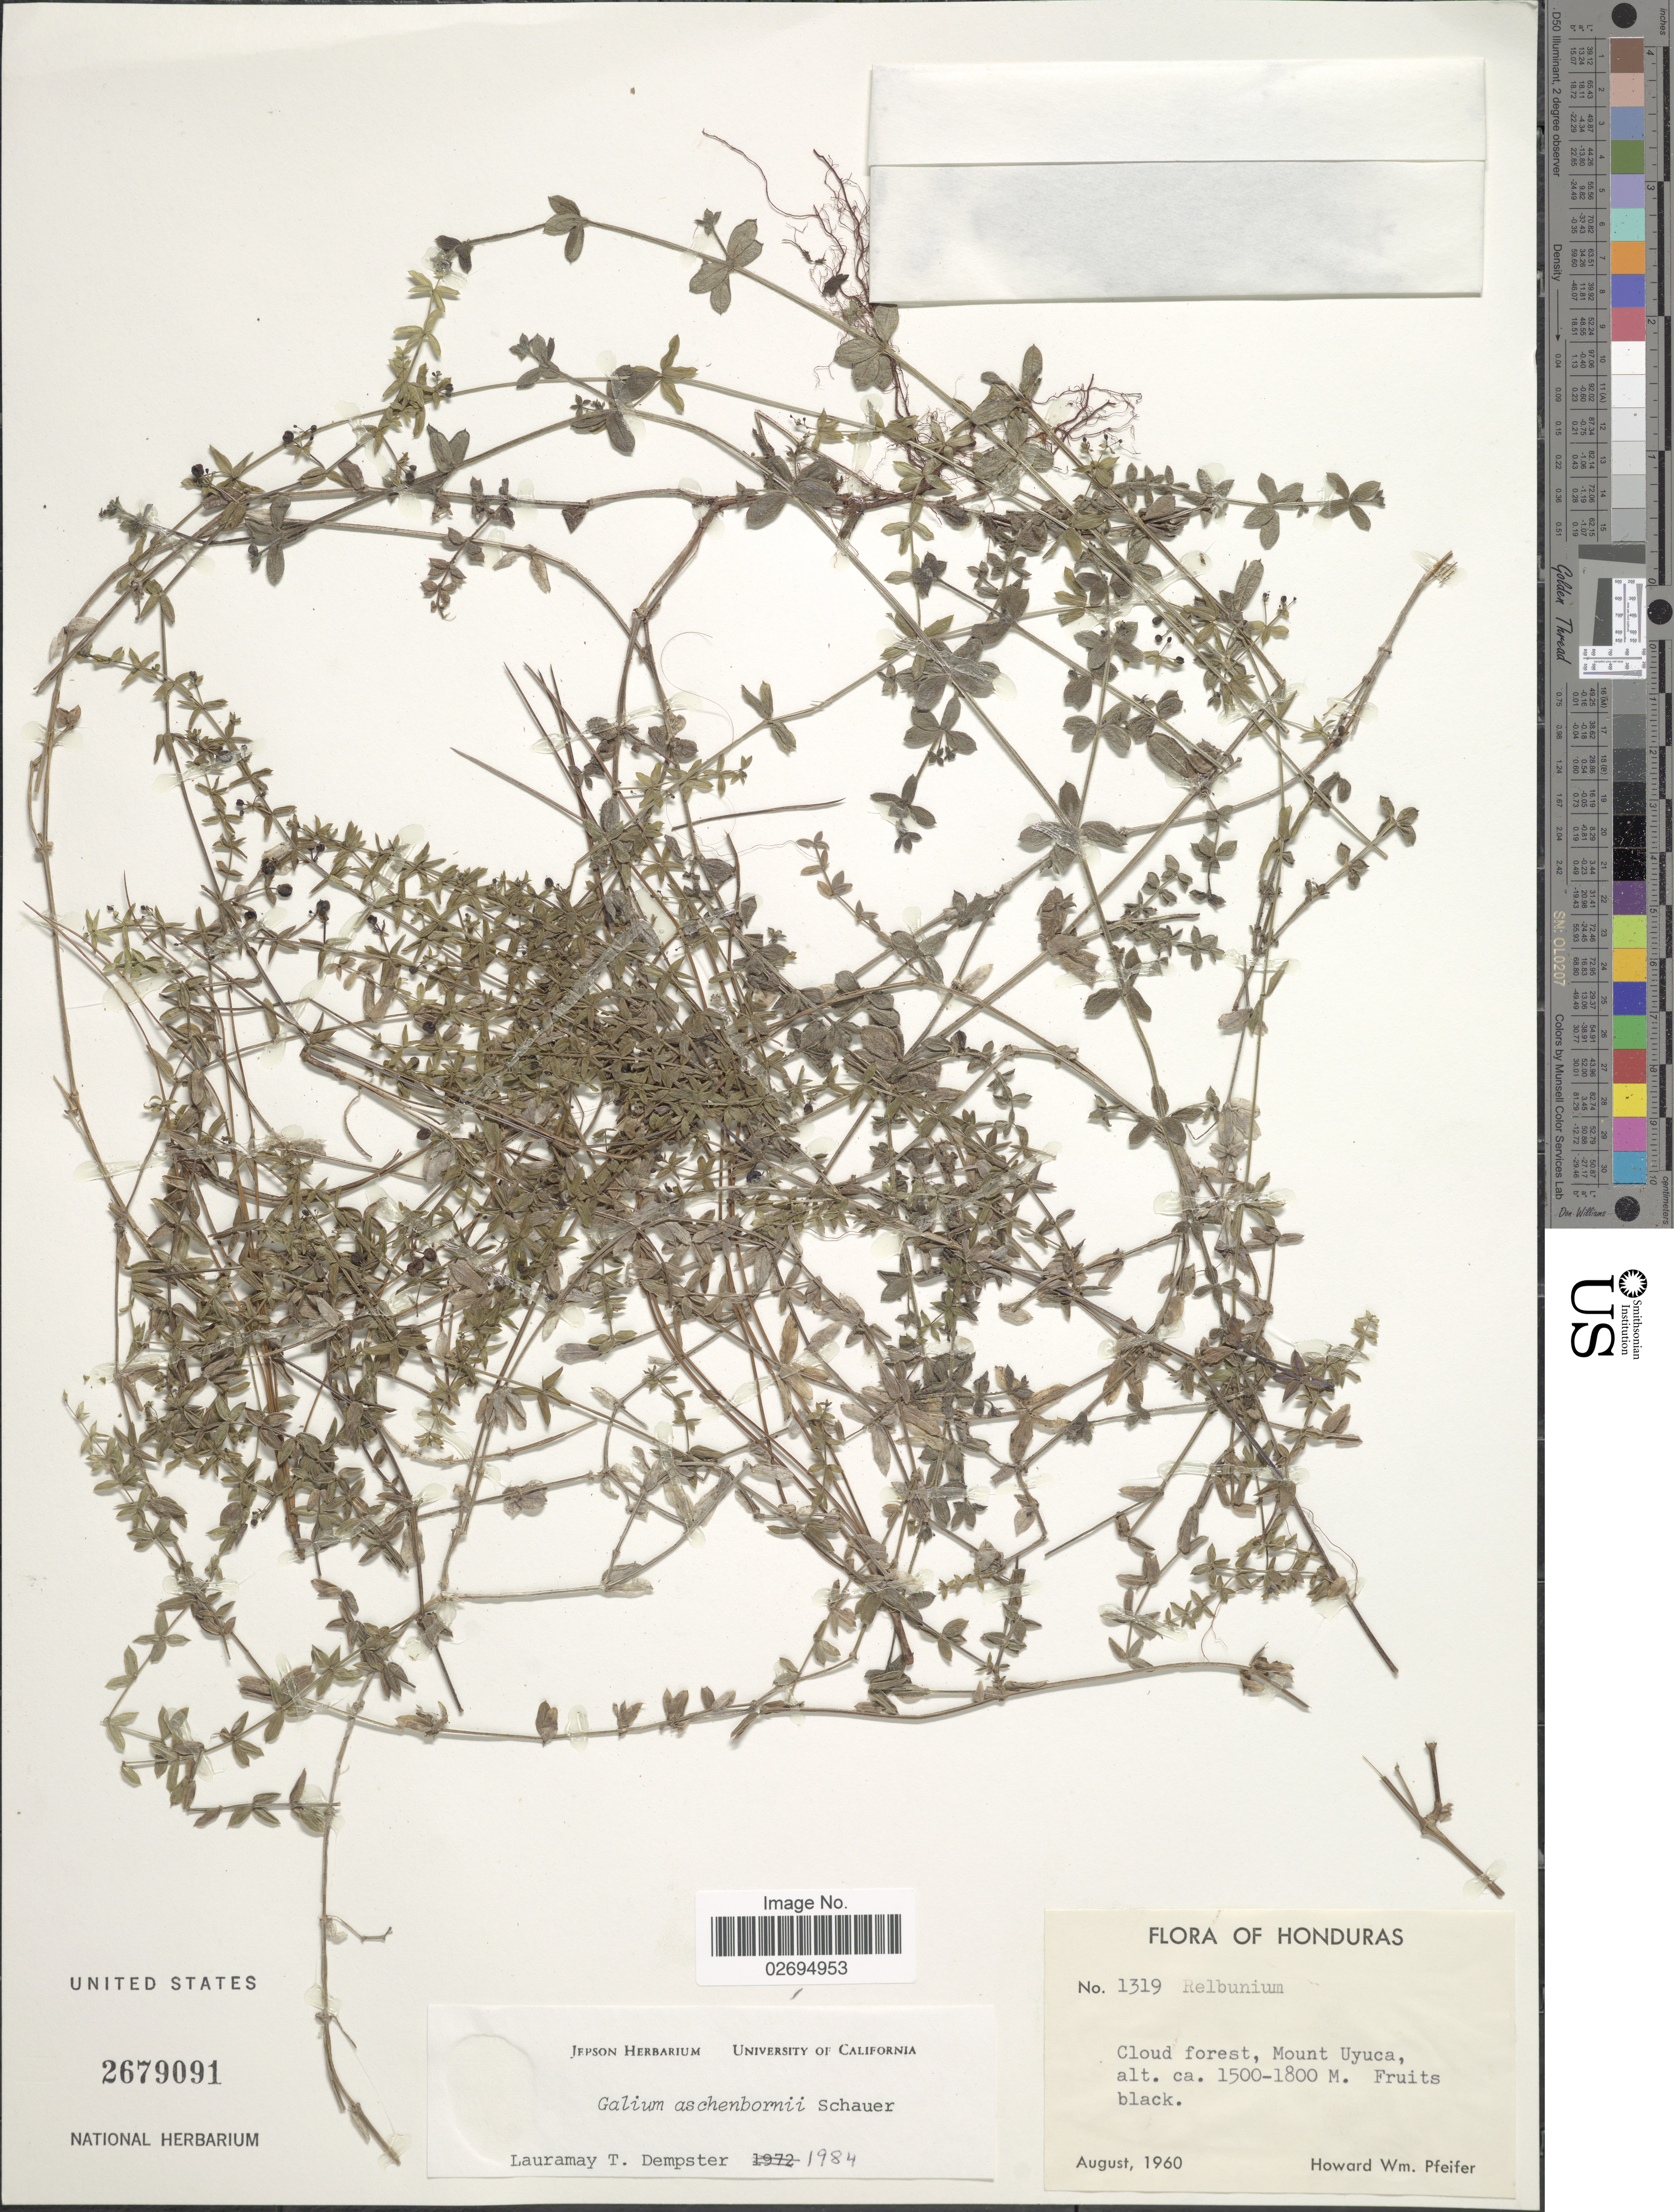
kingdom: Plantae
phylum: Tracheophyta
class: Magnoliopsida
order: Gentianales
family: Rubiaceae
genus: Galium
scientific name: Galium aschenbornii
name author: Schauer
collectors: H. W. Pfeifer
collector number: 1319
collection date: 1960-08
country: Honduras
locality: Cloud forest, Mount Uyuca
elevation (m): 1500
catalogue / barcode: US 2679091